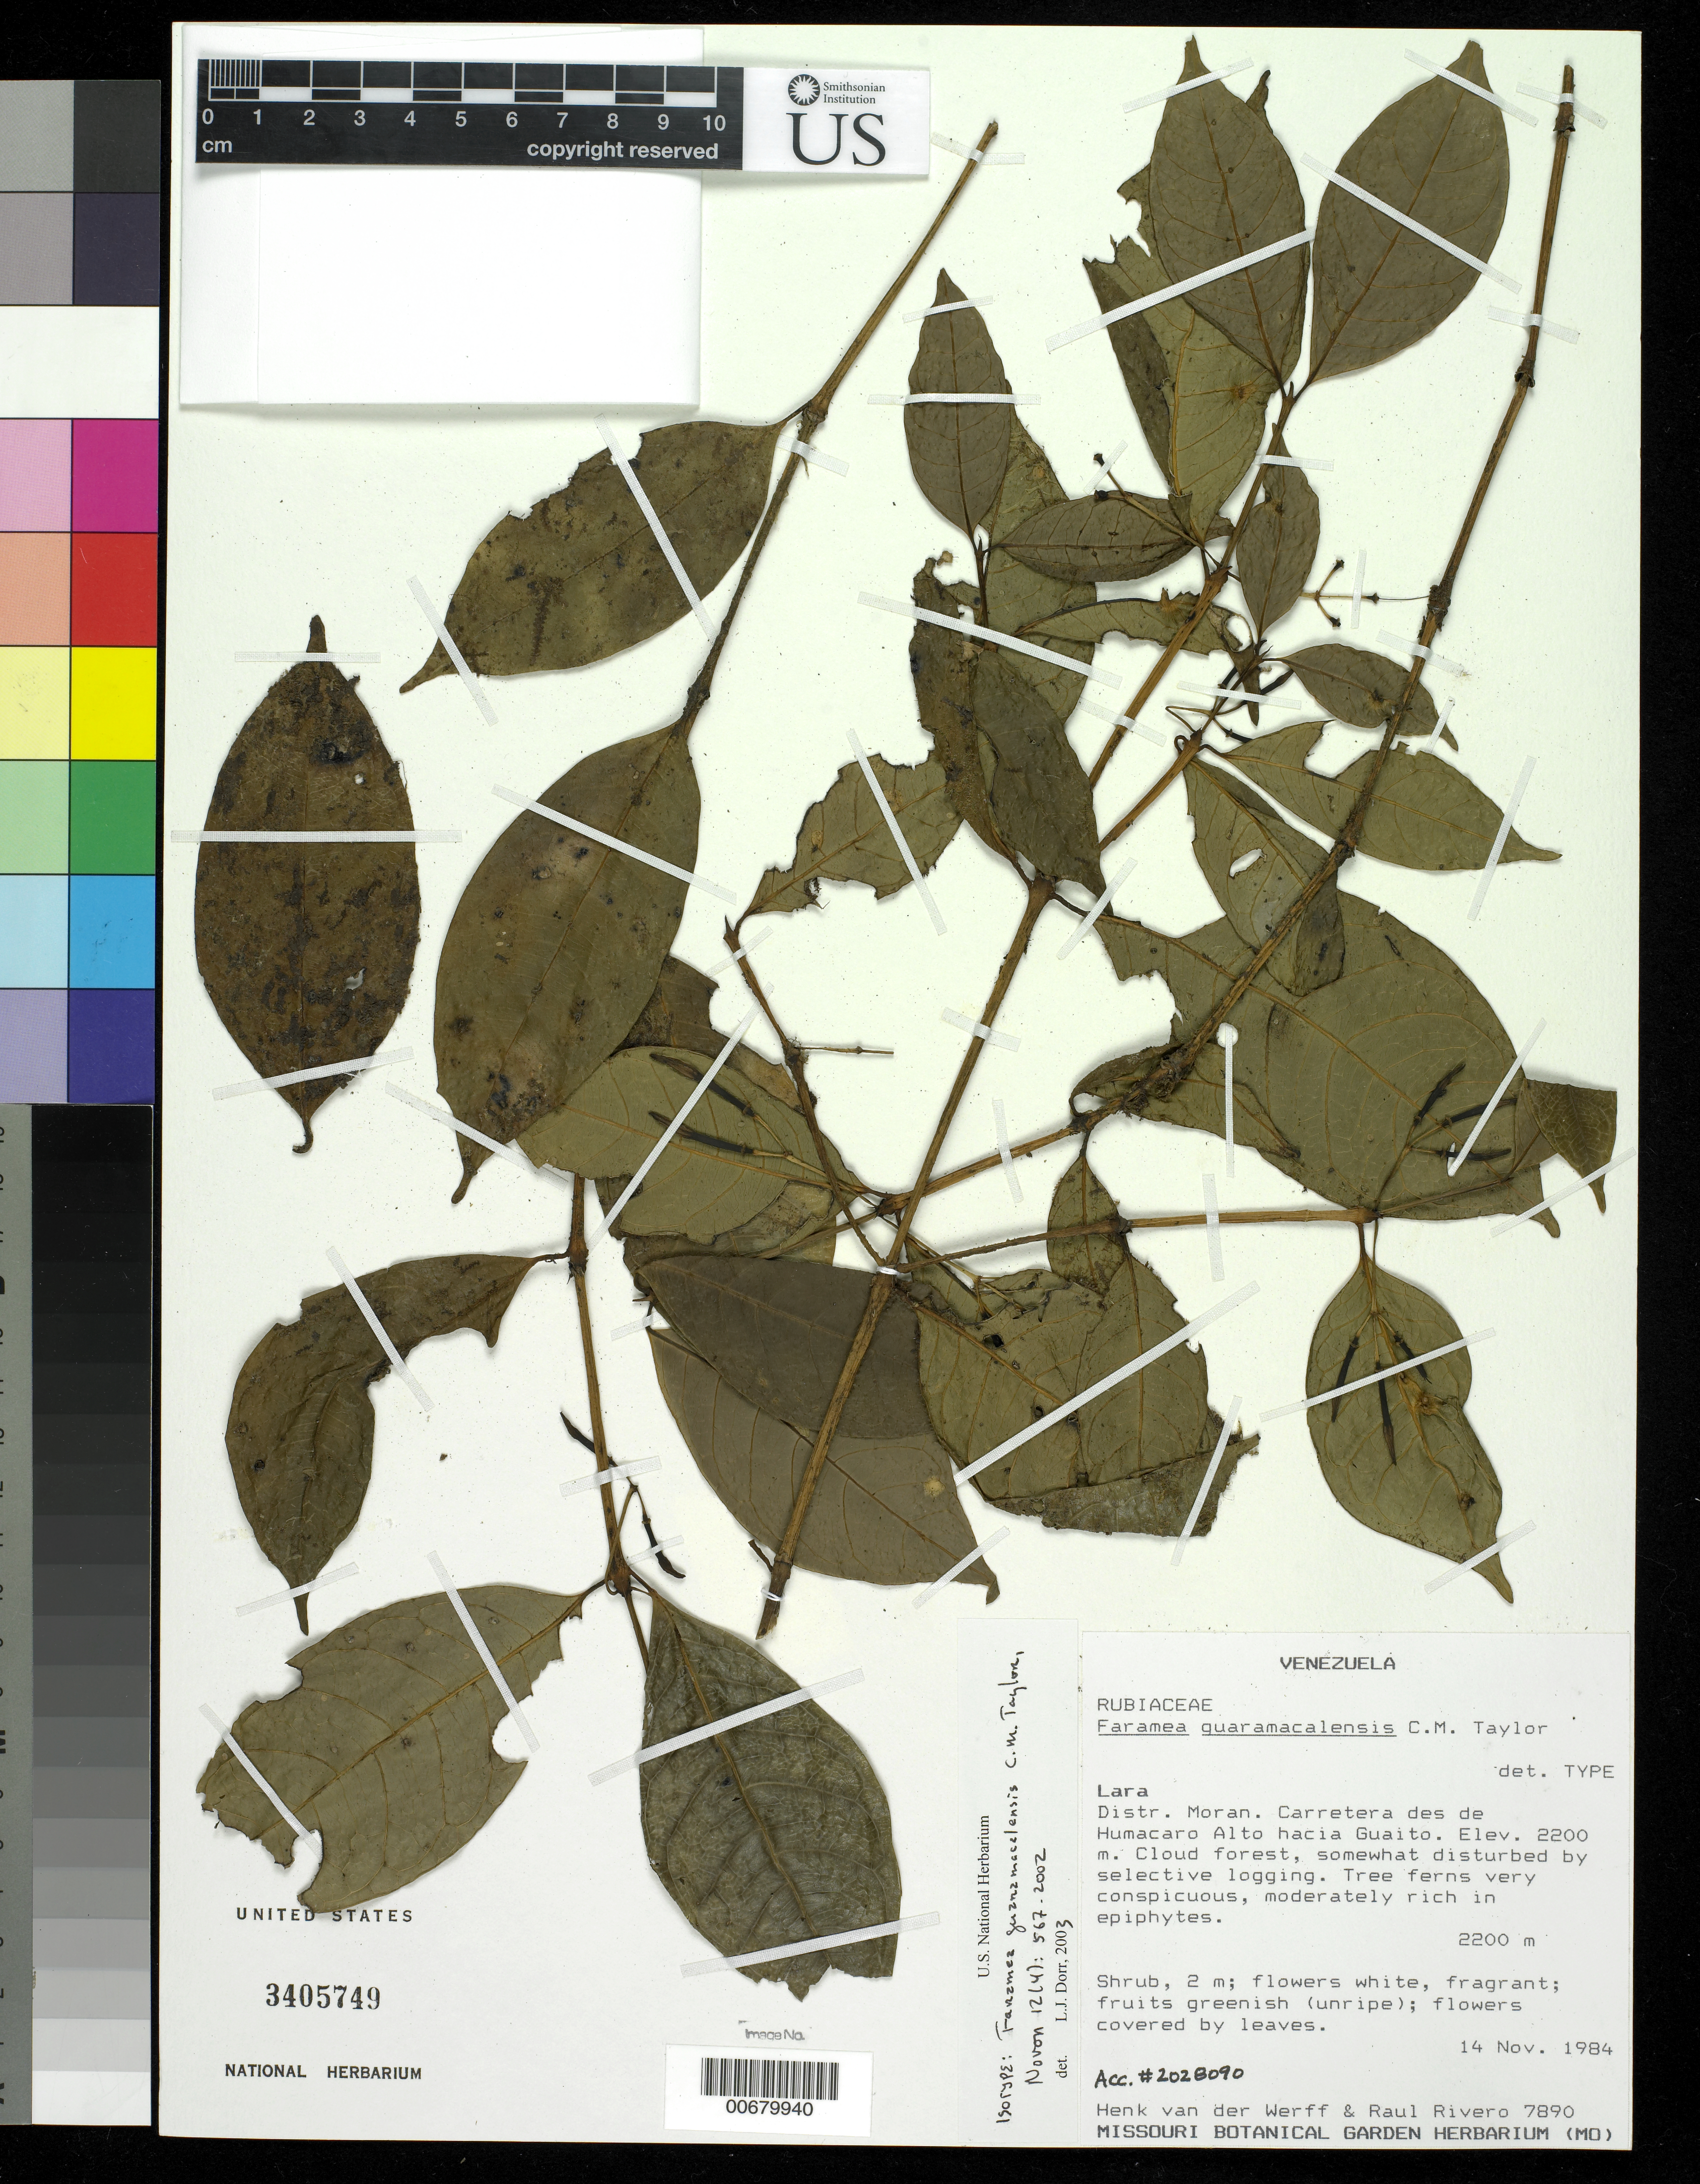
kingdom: Plantae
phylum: Tracheophyta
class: Magnoliopsida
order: Gentianales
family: Rubiaceae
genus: Faramea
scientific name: Faramea guaramacalensis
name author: C.M. Taylor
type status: Isotype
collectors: H. van der Werff & R. Rivero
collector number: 7890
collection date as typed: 14 Nov 1984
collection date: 1984-11-14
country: Venezuela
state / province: Lara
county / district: Morán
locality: Carretera des de Humacaro Alto hacia Guaito.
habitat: Cloud forest, somewhat disturbed by selective logging. Tree ferns very conspicuous, moderately rich in epiphytes.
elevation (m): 2200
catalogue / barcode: US 3405749